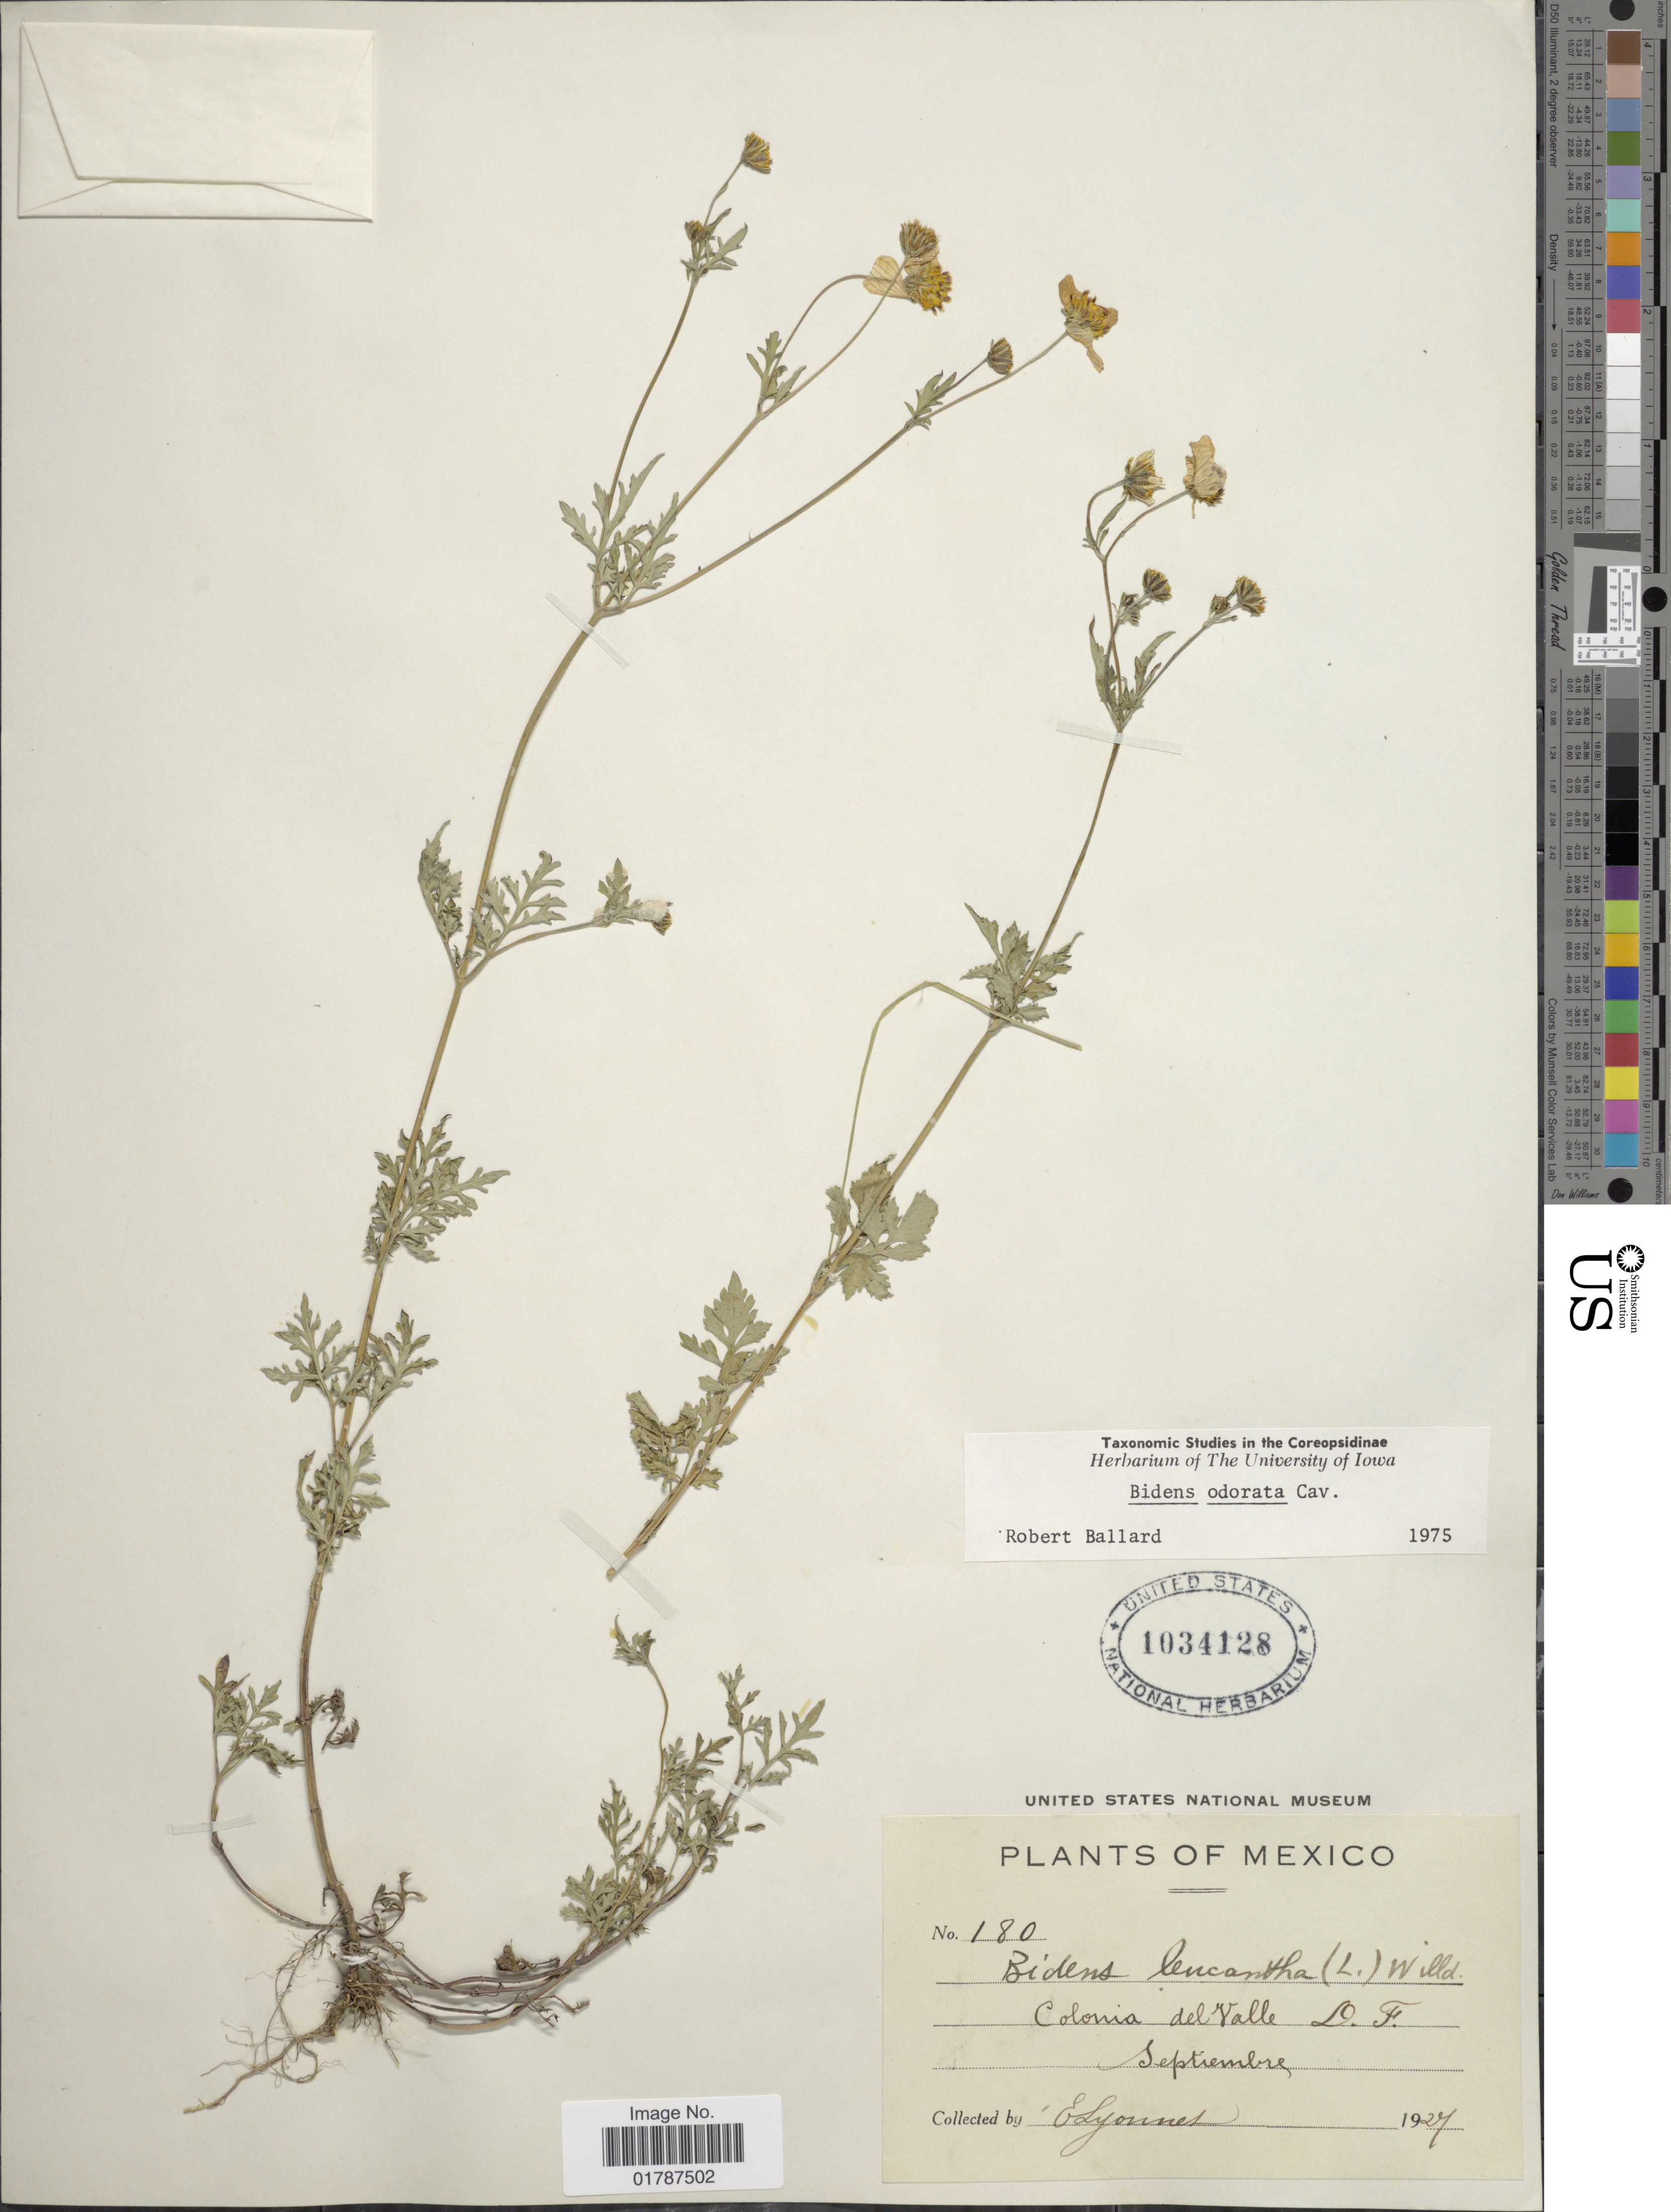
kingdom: Plantae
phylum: Tracheophyta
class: Magnoliopsida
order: Asterales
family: Asteraceae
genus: Bidens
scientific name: Bidens odorata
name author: Cav.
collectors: E. Lyonnet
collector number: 180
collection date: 1927-09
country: Mexico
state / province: Distrito Federal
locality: Colonia del Valle, D. F.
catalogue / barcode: US 1034128